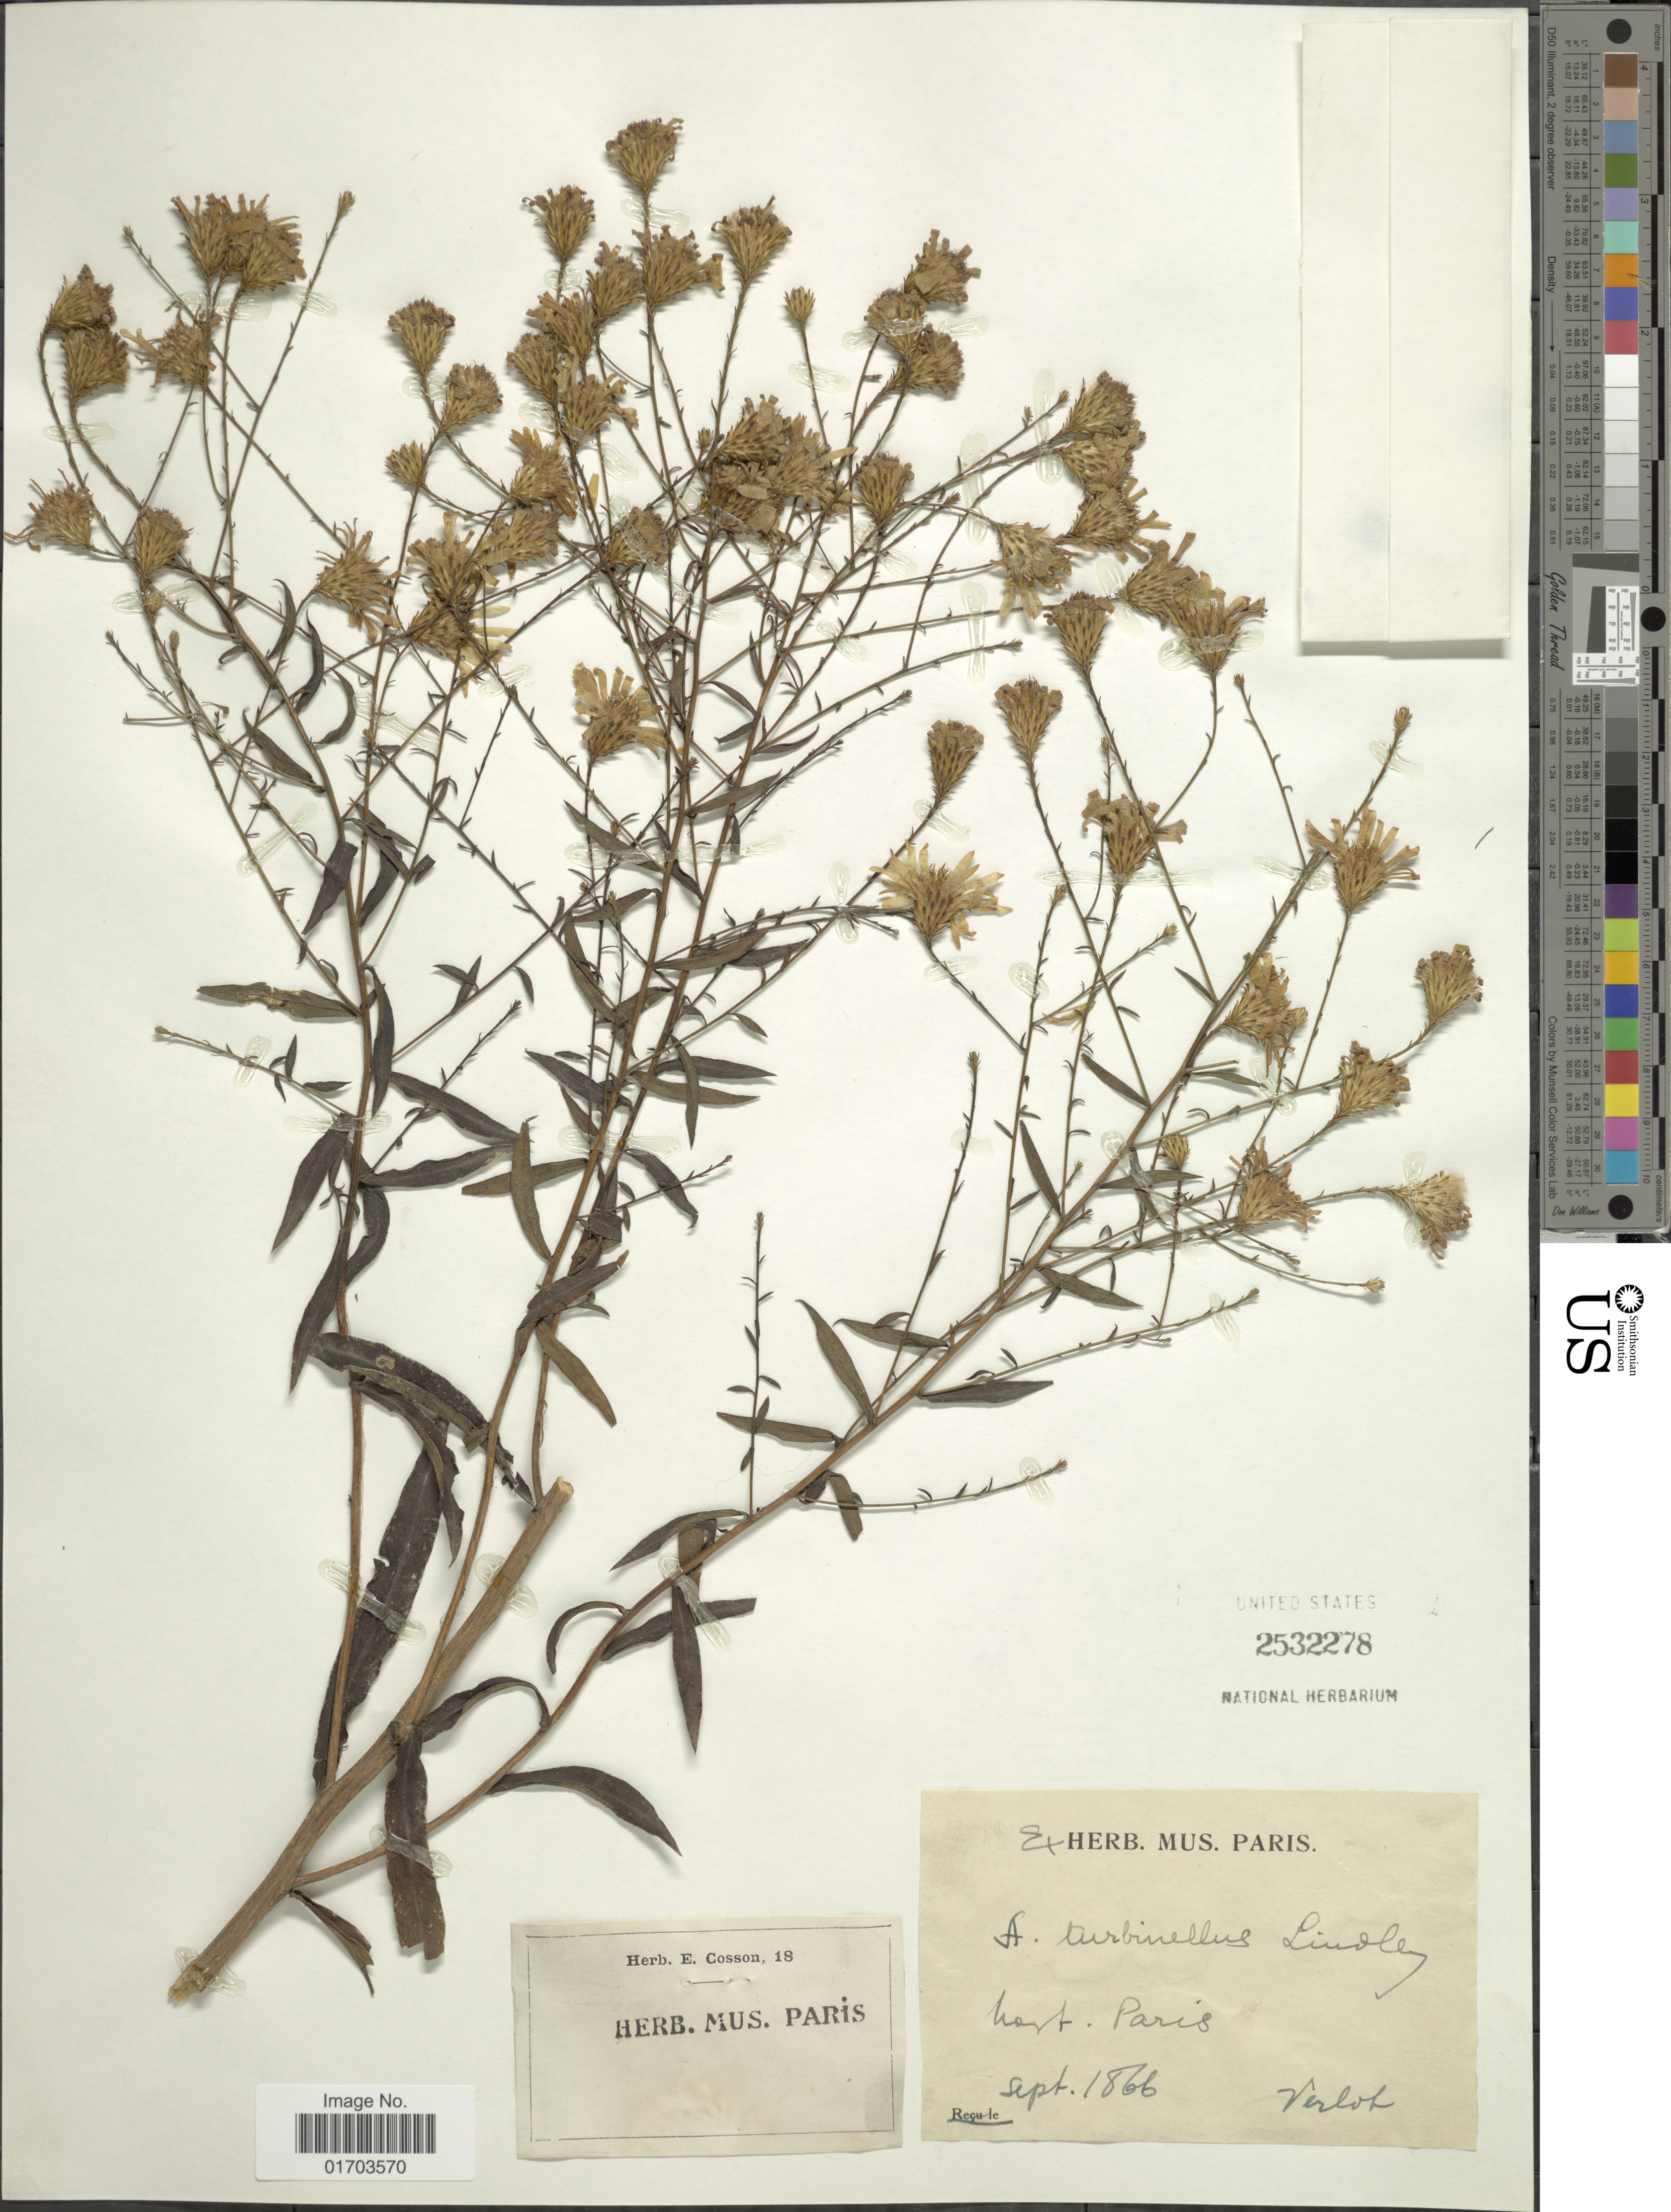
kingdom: Plantae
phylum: Tracheophyta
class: Magnoliopsida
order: Asterales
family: Asteraceae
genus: Symphyotrichum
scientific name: Symphyotrichum turbinellum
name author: (Lindl.) G.L. Nesom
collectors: Verlot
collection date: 1866-09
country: France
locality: Hort. Paris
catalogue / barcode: US 2532278